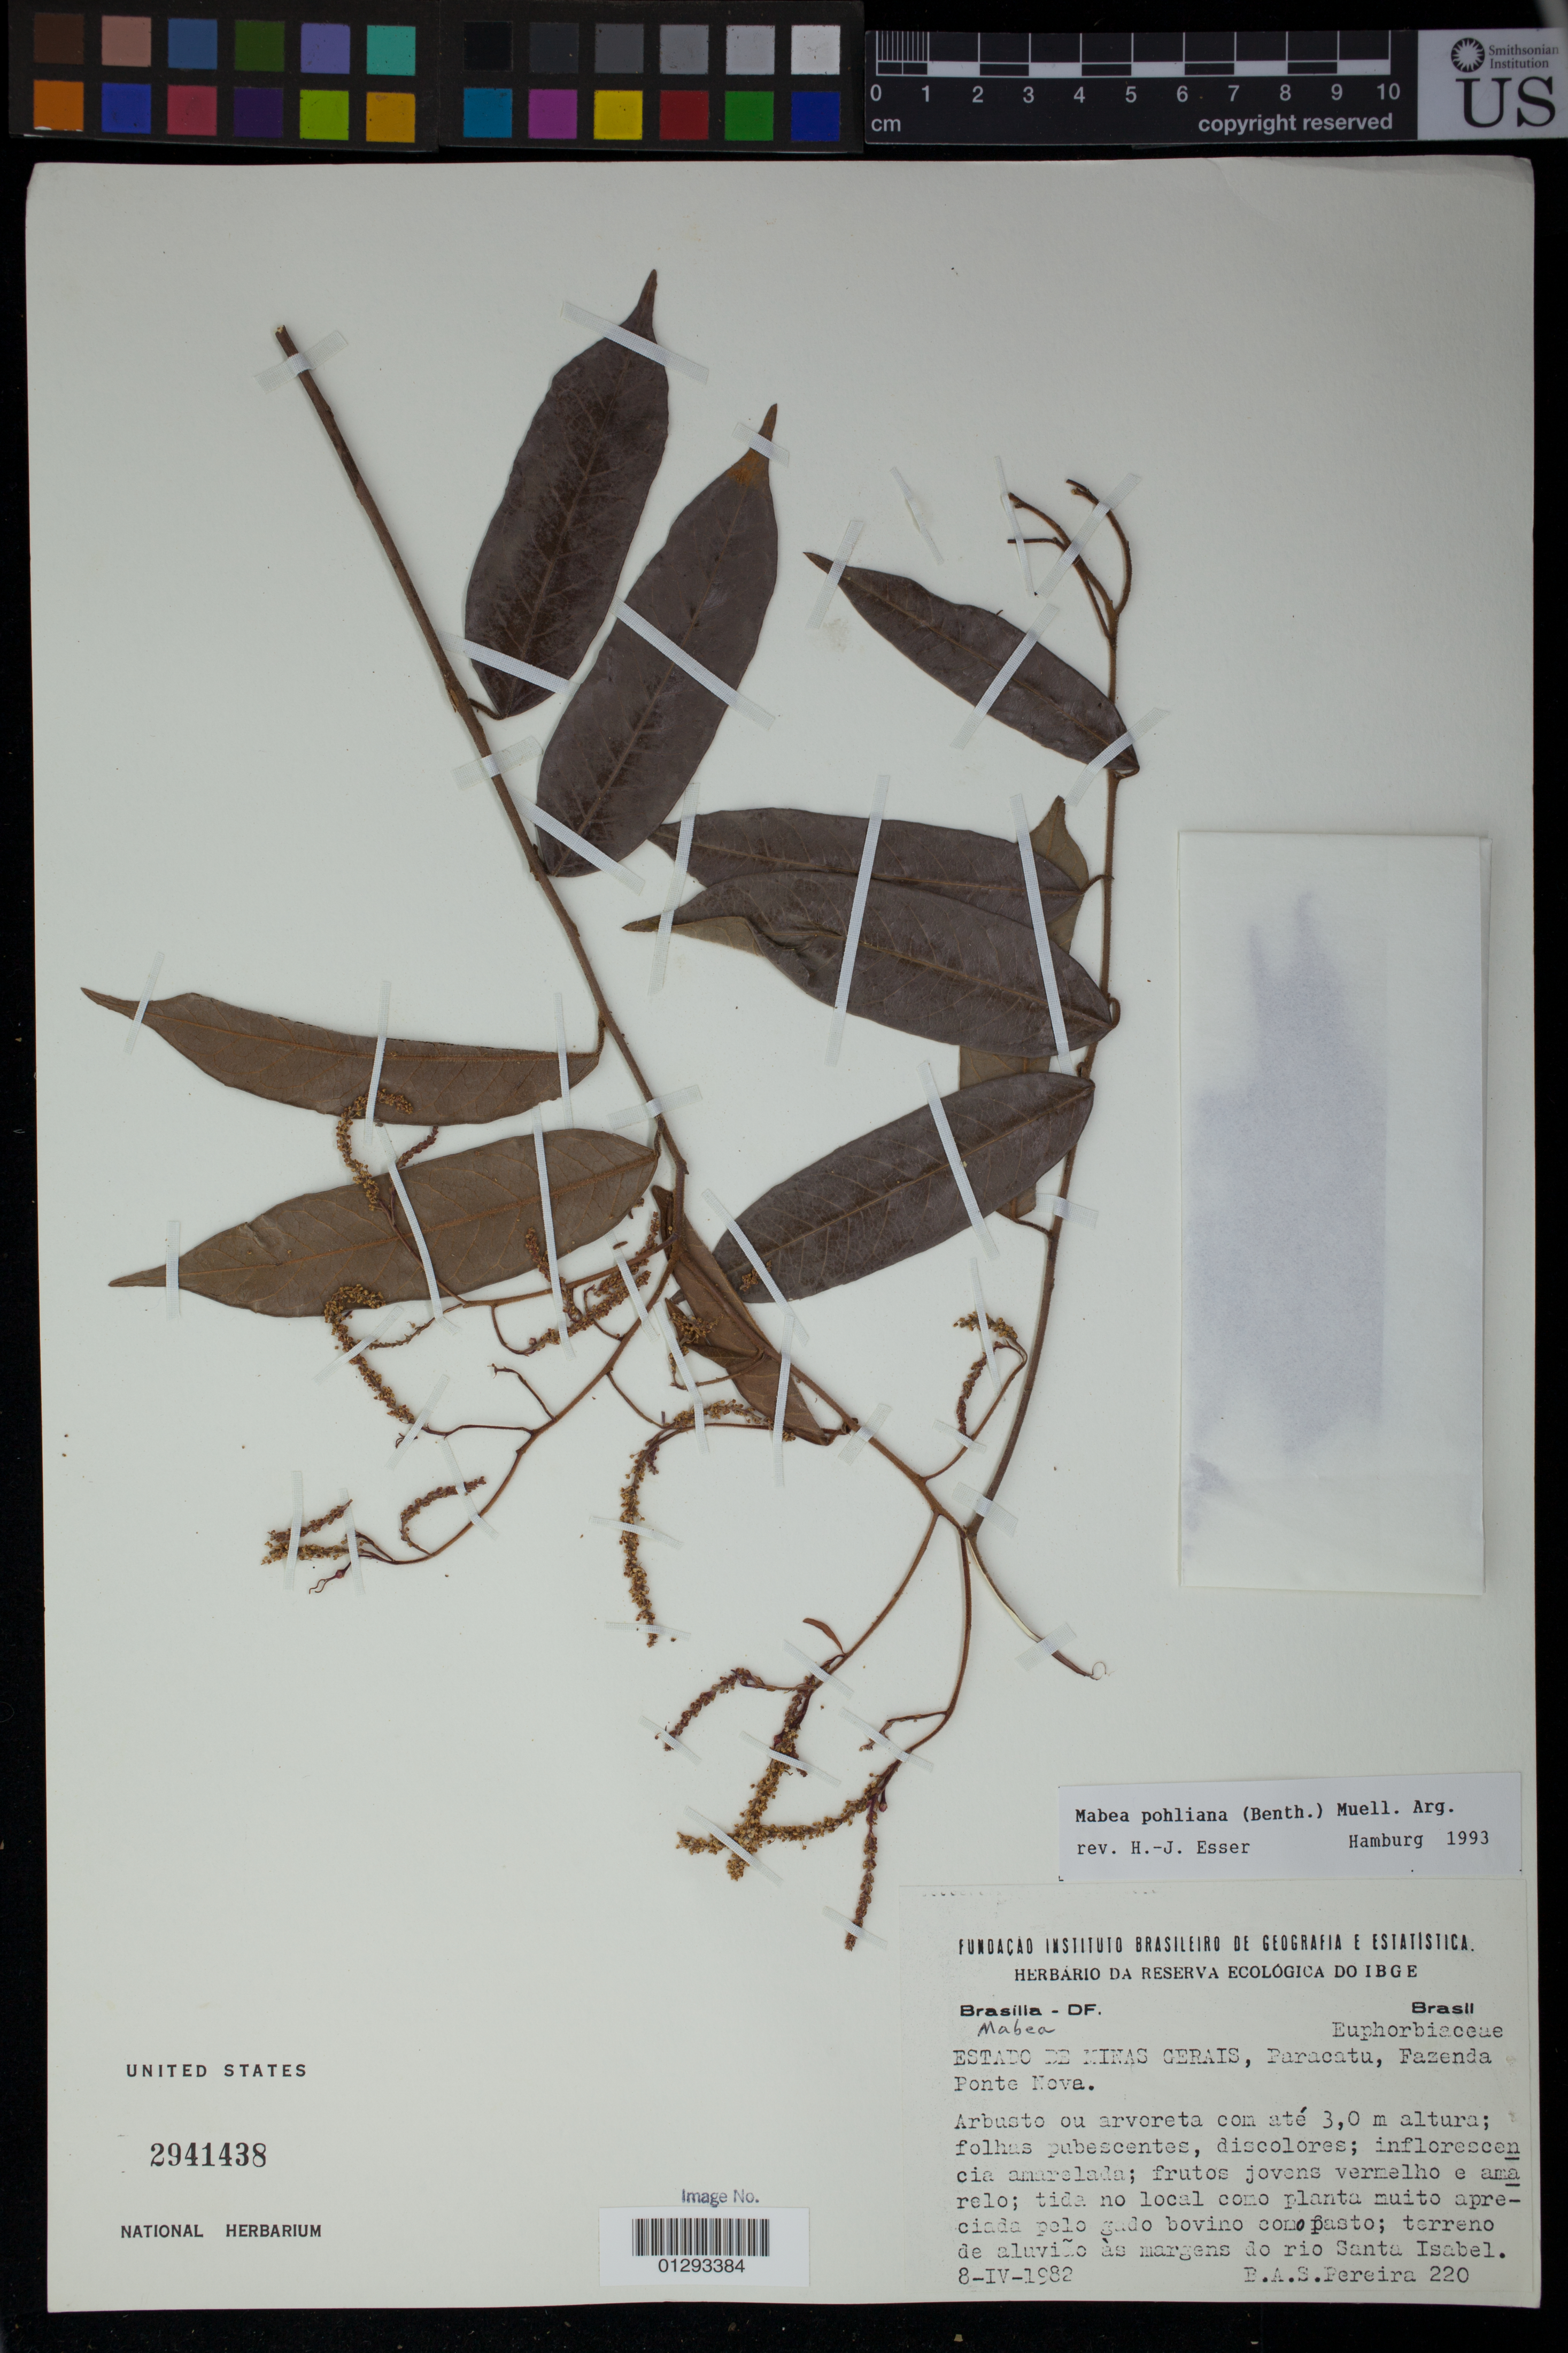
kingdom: Plantae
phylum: Tracheophyta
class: Magnoliopsida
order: Malpighiales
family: Euphorbiaceae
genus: Mabea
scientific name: Mabea pohliana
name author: (Benth.) Müll. Arg.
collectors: P. Pereira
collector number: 220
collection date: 1982-04-08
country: Brazil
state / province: Minas Gerais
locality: Paracatu, Fazenda Ponte Nova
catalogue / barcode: US 2941438